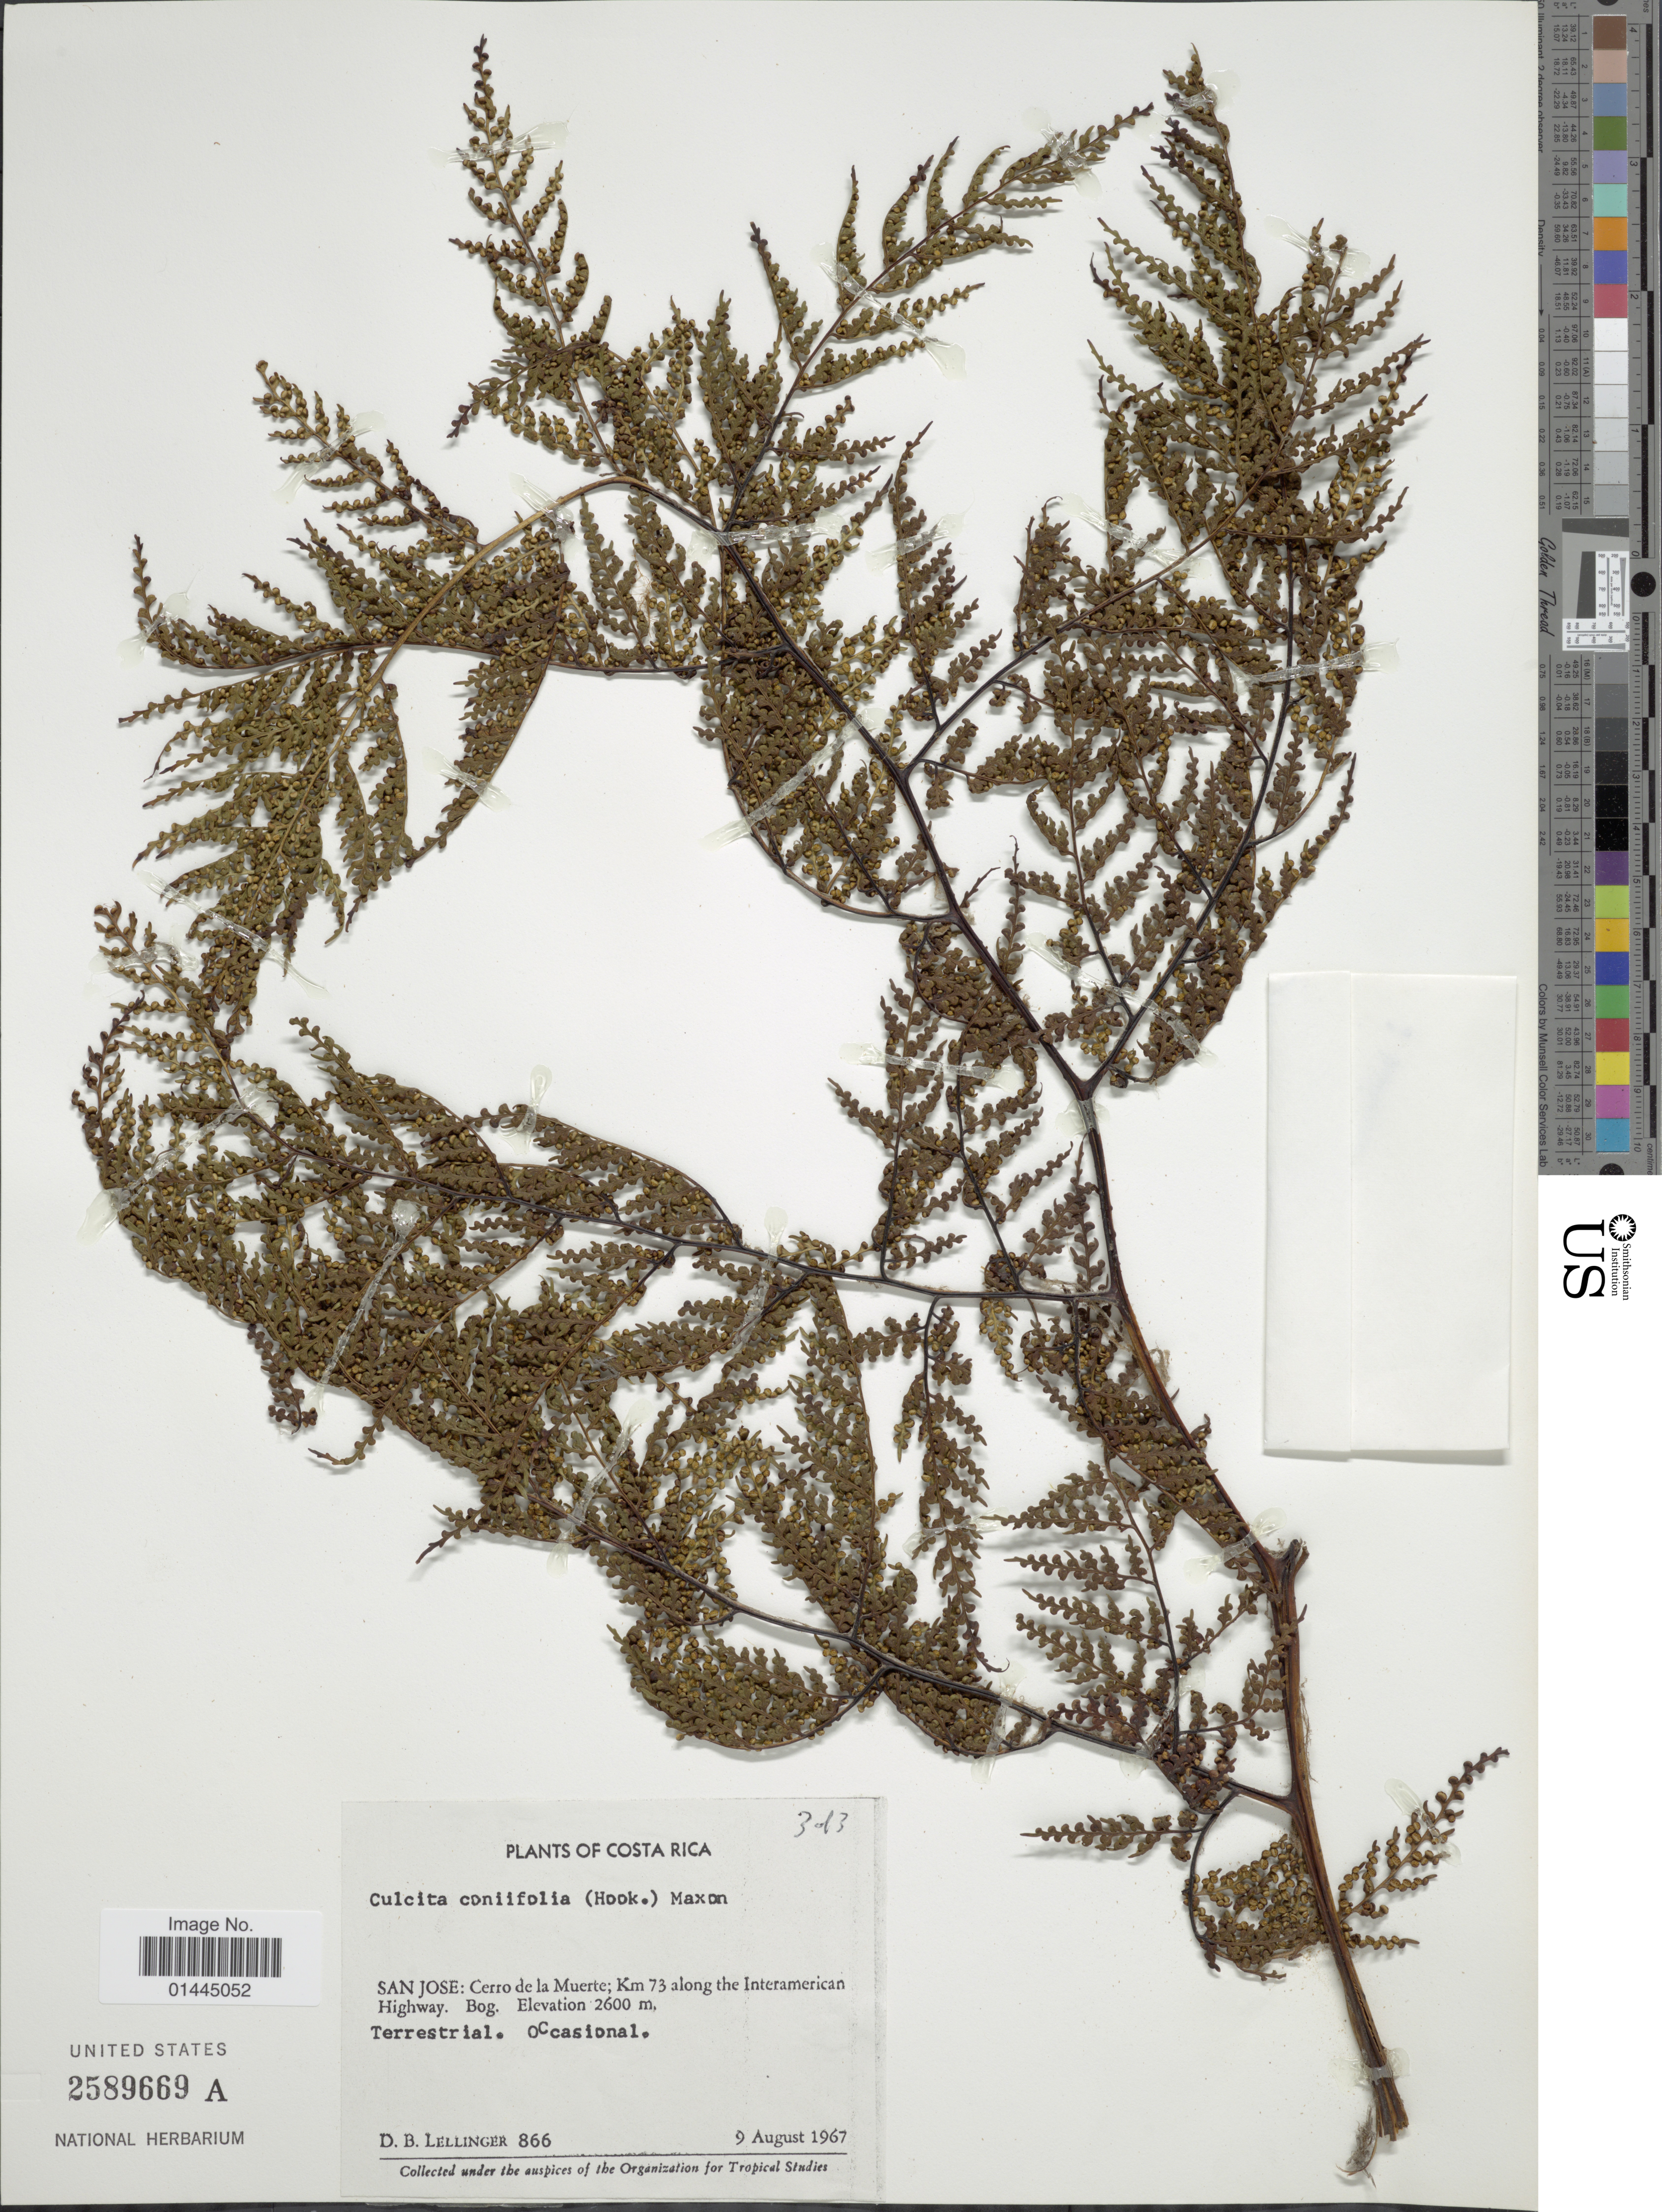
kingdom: Plantae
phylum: Tracheophyta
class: Polypodiopsida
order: Cyatheales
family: Culcitaceae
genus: Culcita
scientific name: Culcita coniifolia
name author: (Hook.) Maxon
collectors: D. B. Lellinger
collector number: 866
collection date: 1967-08-09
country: Costa Rica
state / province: San José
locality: Cerro de la Muerte; km 73 along the Interamerican Highway, Bog.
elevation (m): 2600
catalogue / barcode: US 2589669A